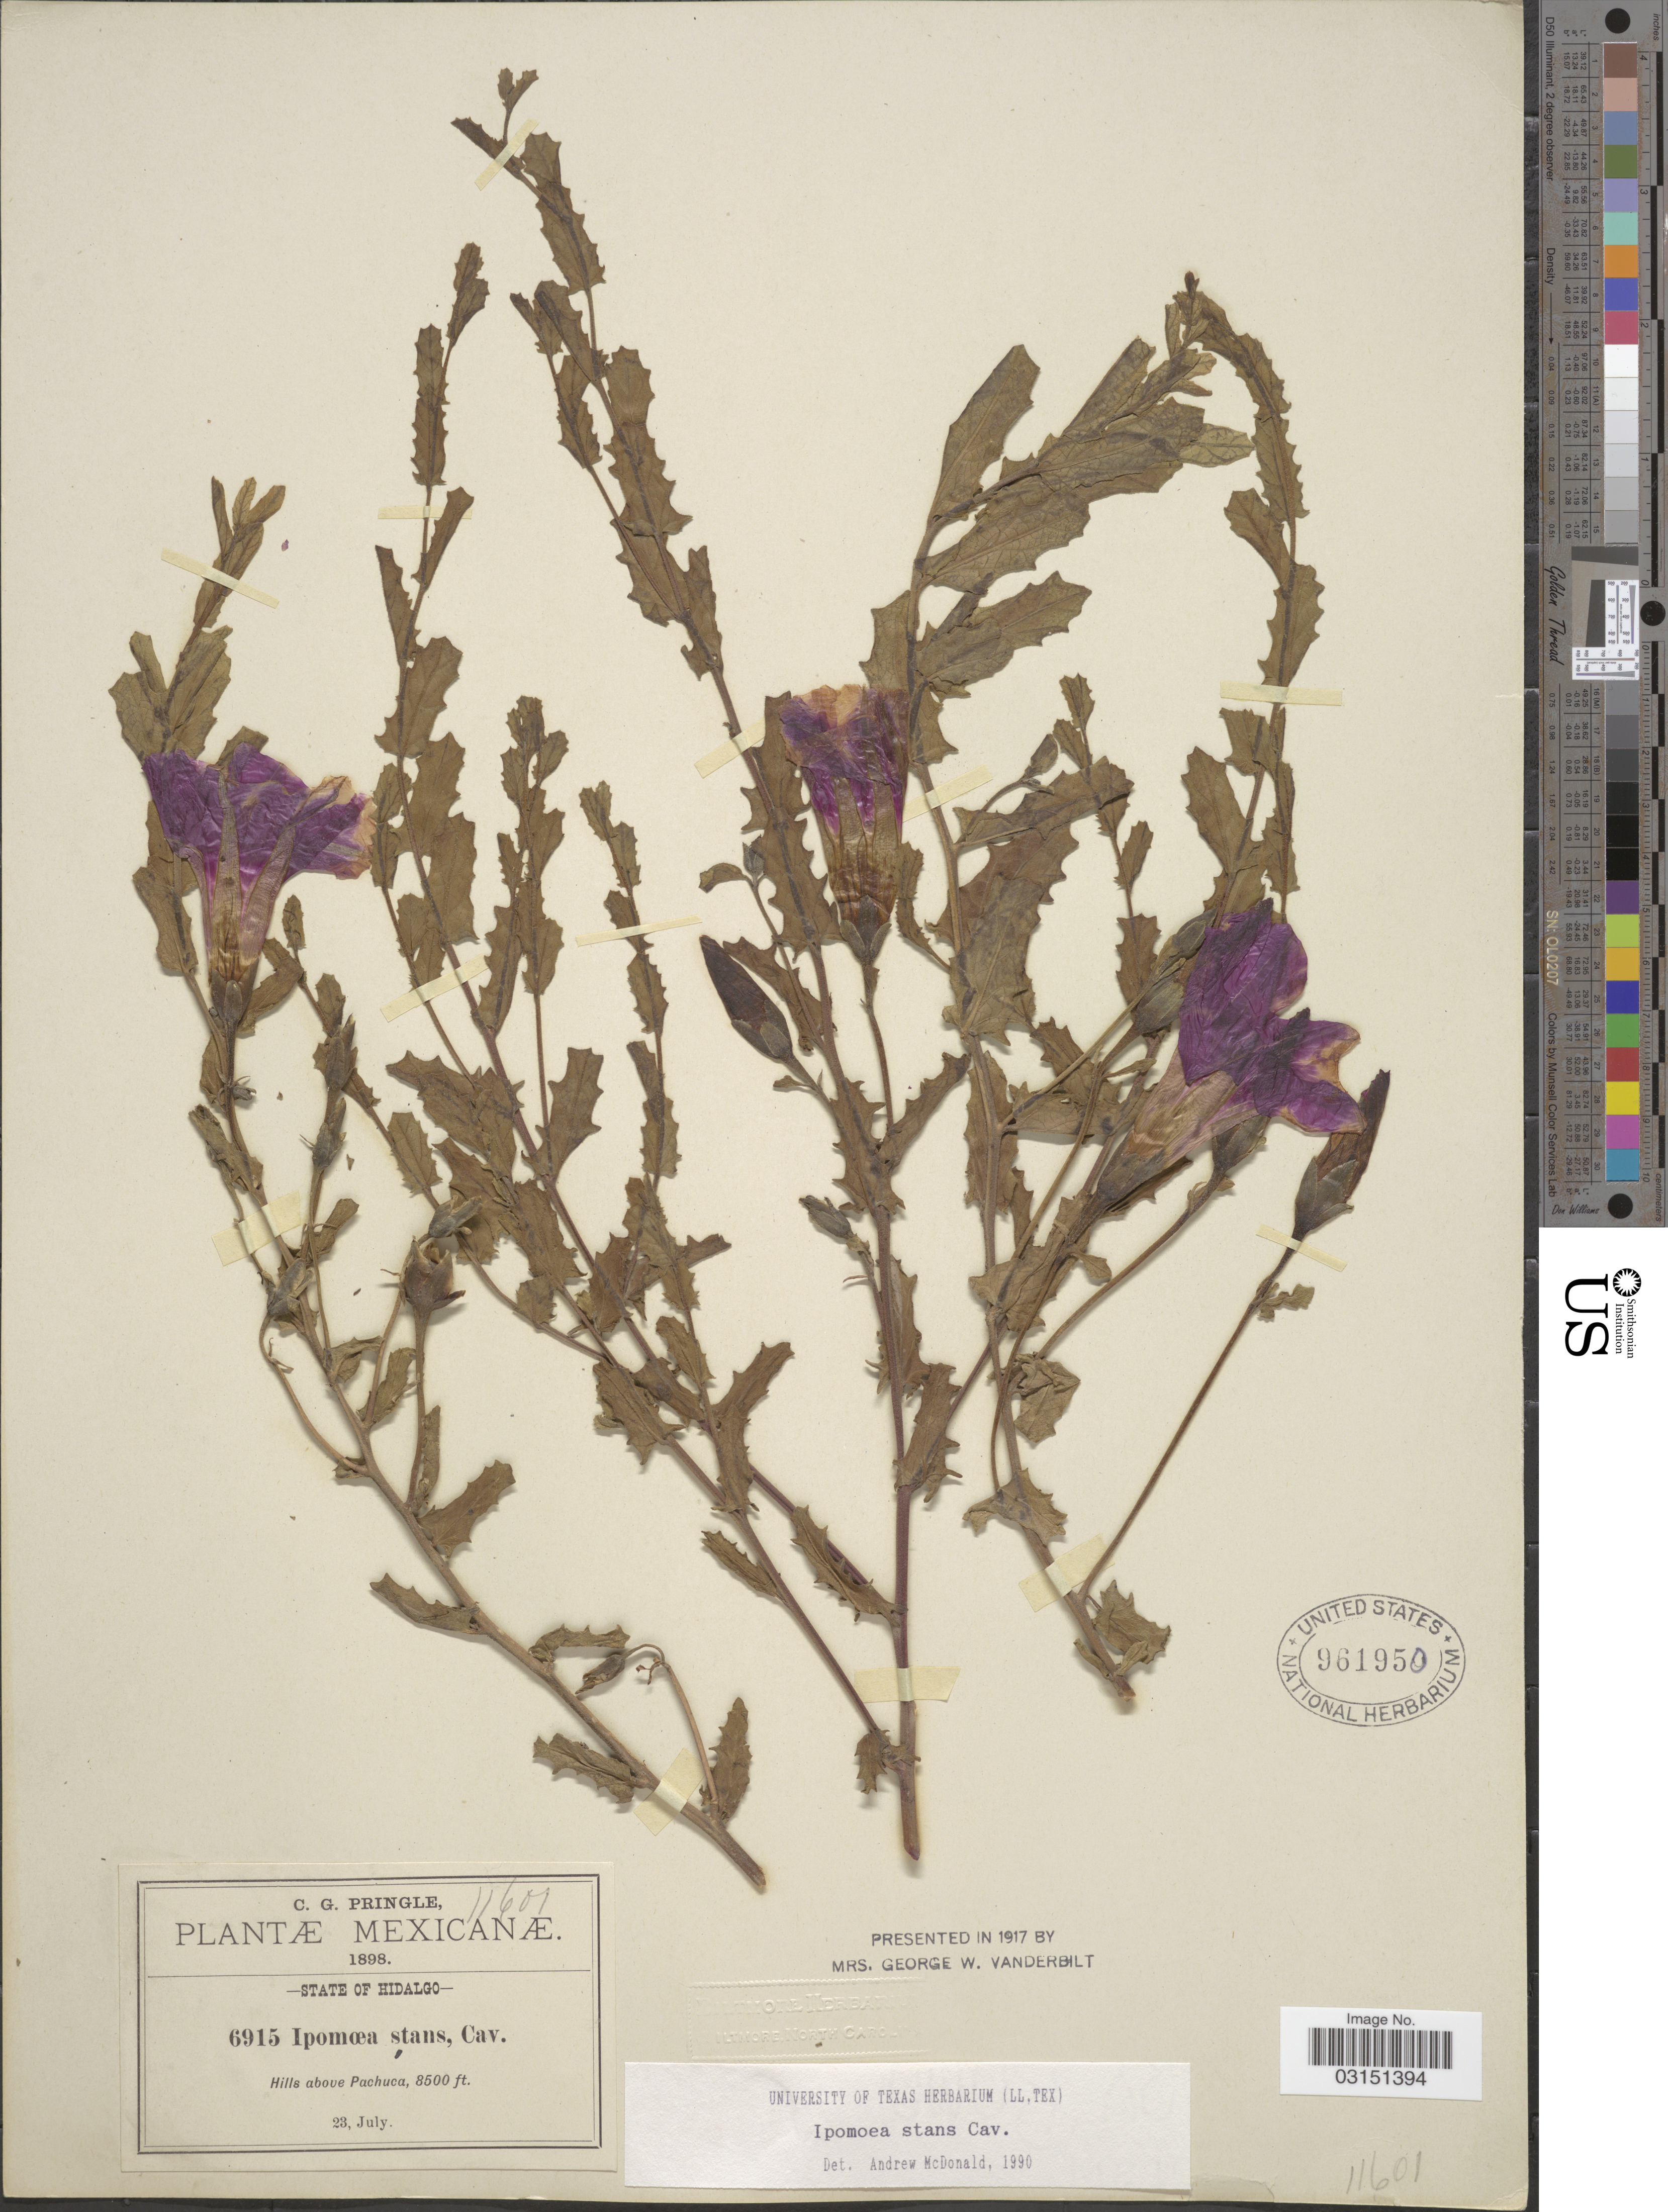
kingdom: Plantae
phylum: Tracheophyta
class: Magnoliopsida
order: Solanales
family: Convolvulaceae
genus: Ipomoea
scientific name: Ipomoea stans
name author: Cav.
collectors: C. G. Pringle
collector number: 6915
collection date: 1898-07-23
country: Mexico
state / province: Hidalgo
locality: Hills above Pachuca.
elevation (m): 2591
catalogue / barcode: US 961950